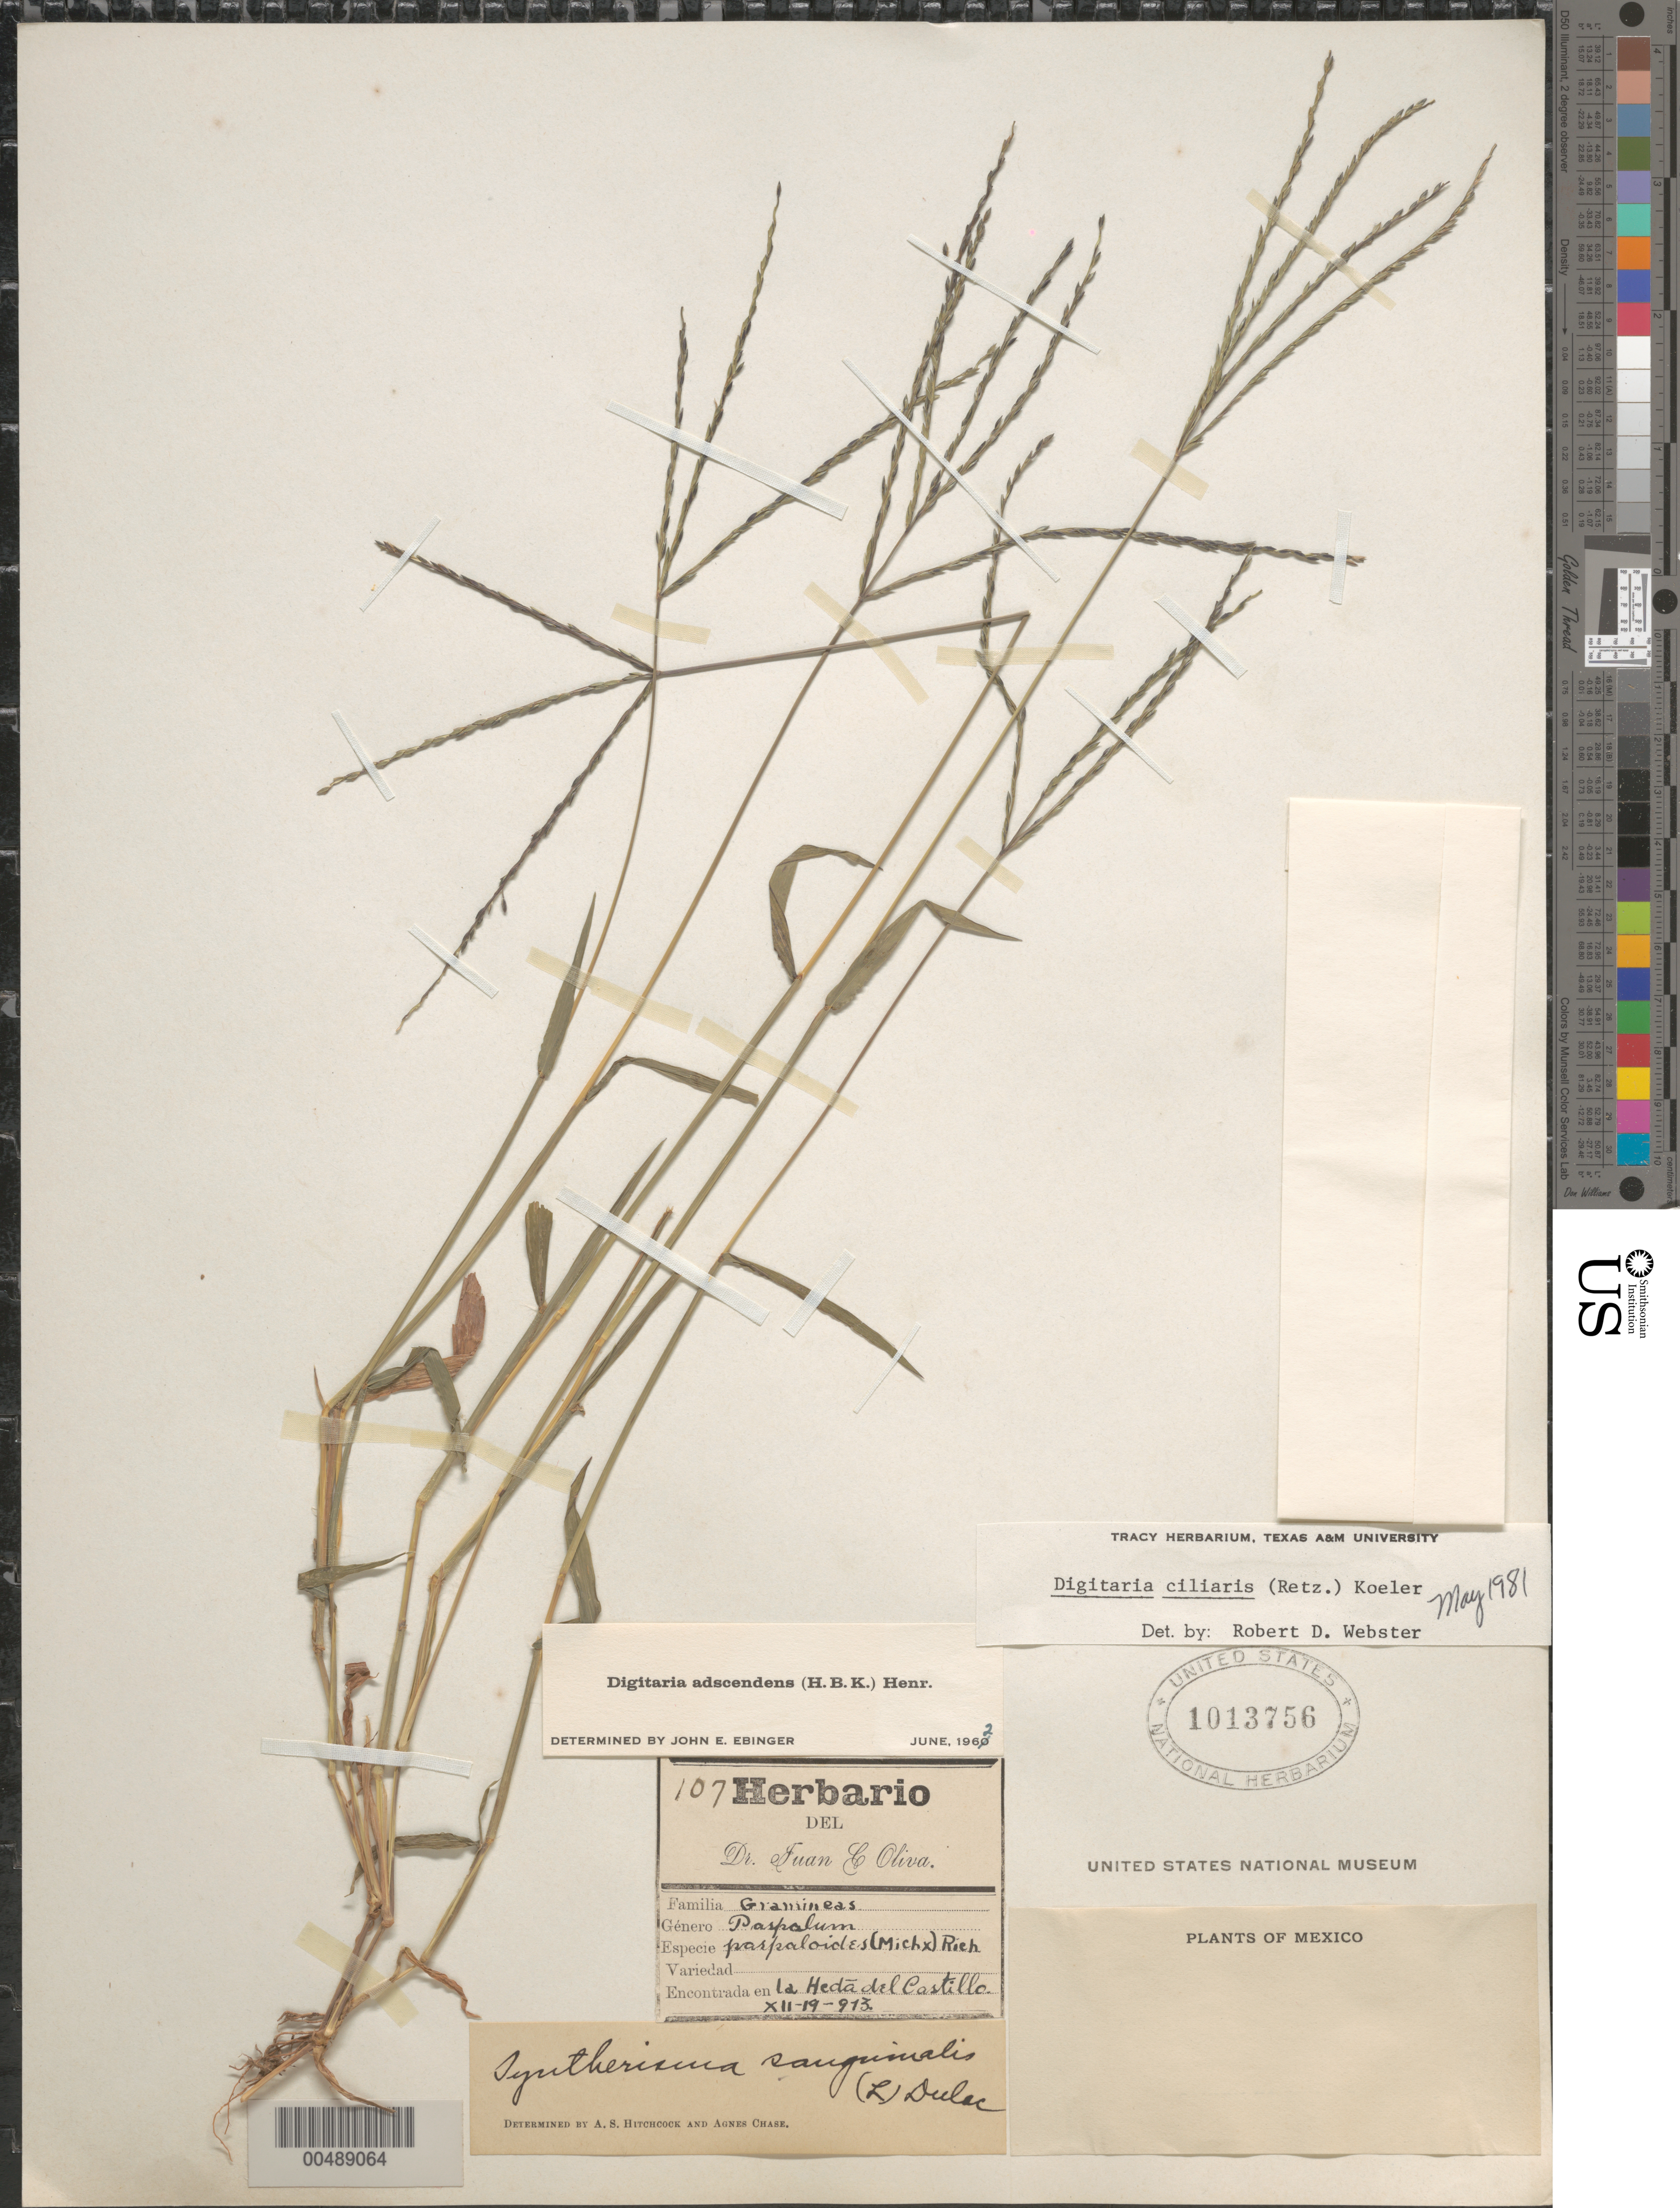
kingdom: Plantae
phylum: Tracheophyta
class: Liliopsida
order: Poales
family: Poaceae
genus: Digitaria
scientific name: Digitaria ciliaris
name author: (Retz.) Koeler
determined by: Webster, Robert D.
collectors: J. C. Oliva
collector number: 107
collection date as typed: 19 Dec 1913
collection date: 1913-12-19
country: Mexico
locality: La Hedá del Castillo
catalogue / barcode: US 1013756